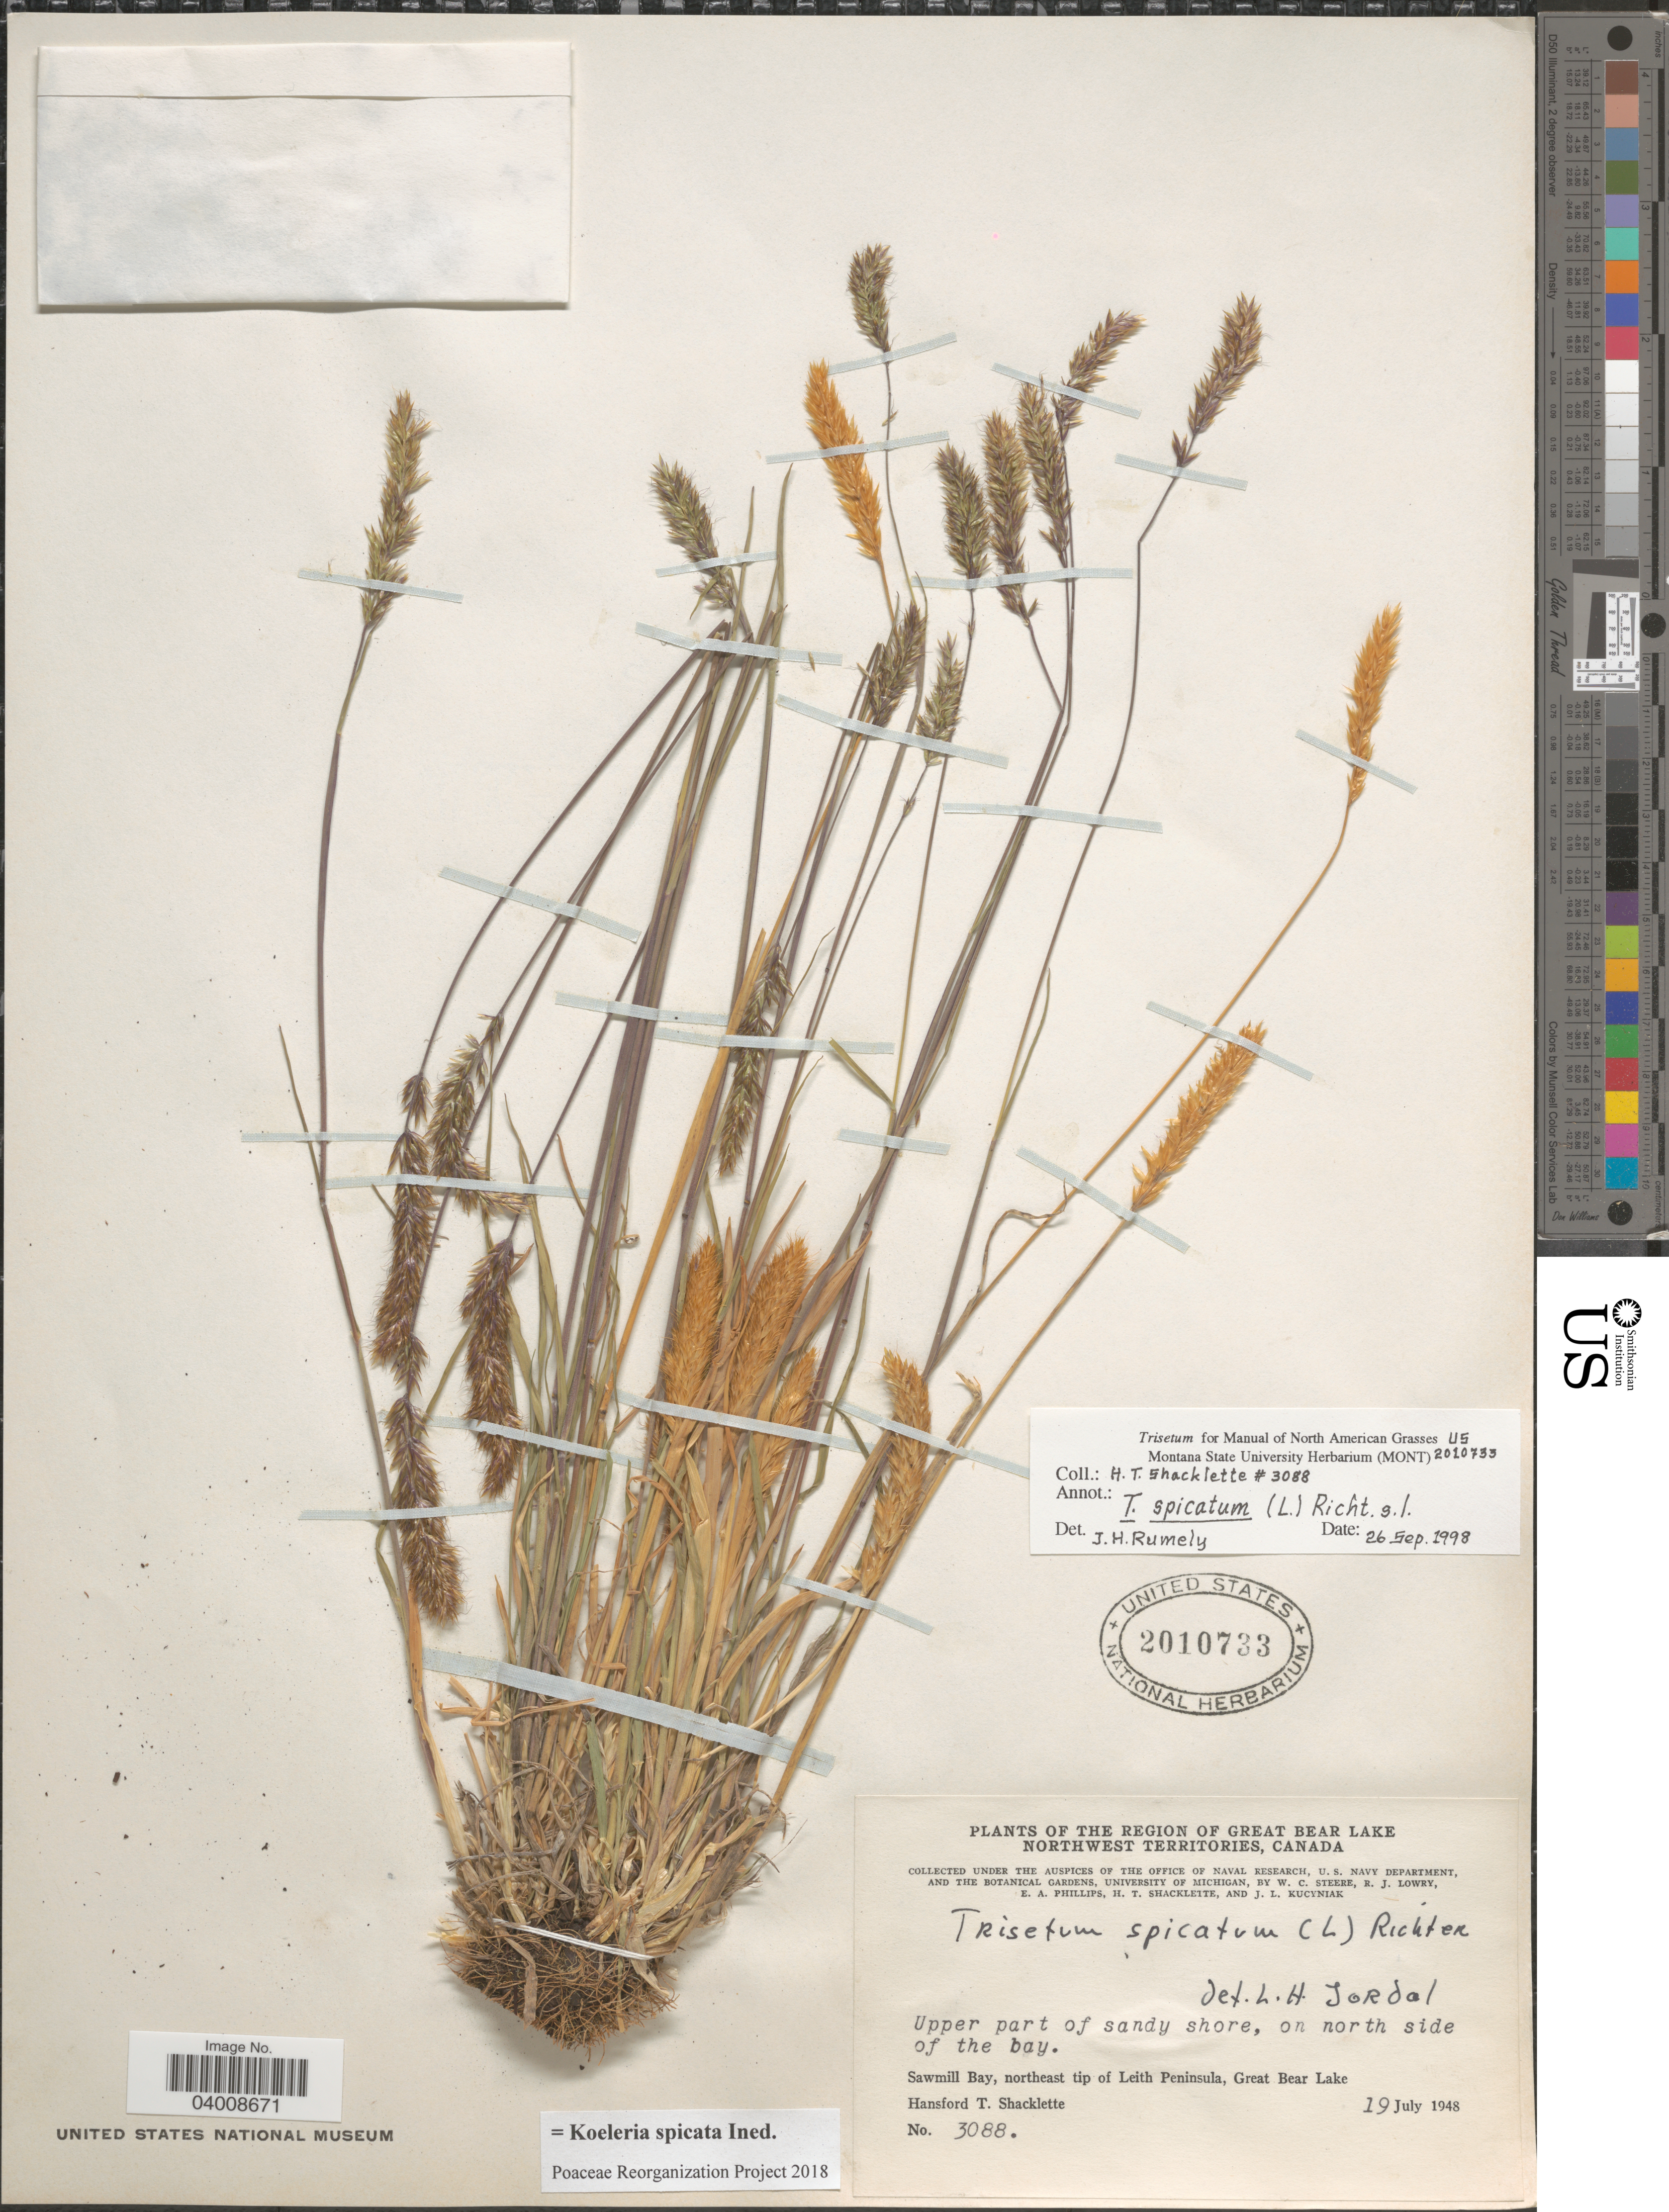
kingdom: Plantae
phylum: Tracheophyta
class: Liliopsida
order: Poales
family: Poaceae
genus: Koeleria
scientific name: Koeleria spicata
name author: (L.) Barberá et al.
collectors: W. C. Steere, R. Lowry, E. Phillips, H. Shacklette & J. Kucyniak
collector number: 3088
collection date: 1948-07-19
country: Canada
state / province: Northwest Territories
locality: The Region of Great Bear Lake. Upper part of sandy shore, on north side of the bay. Sawmill Bay, northeast tip of Leith Peninsula, Great Bear Lake.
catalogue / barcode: US 2010733